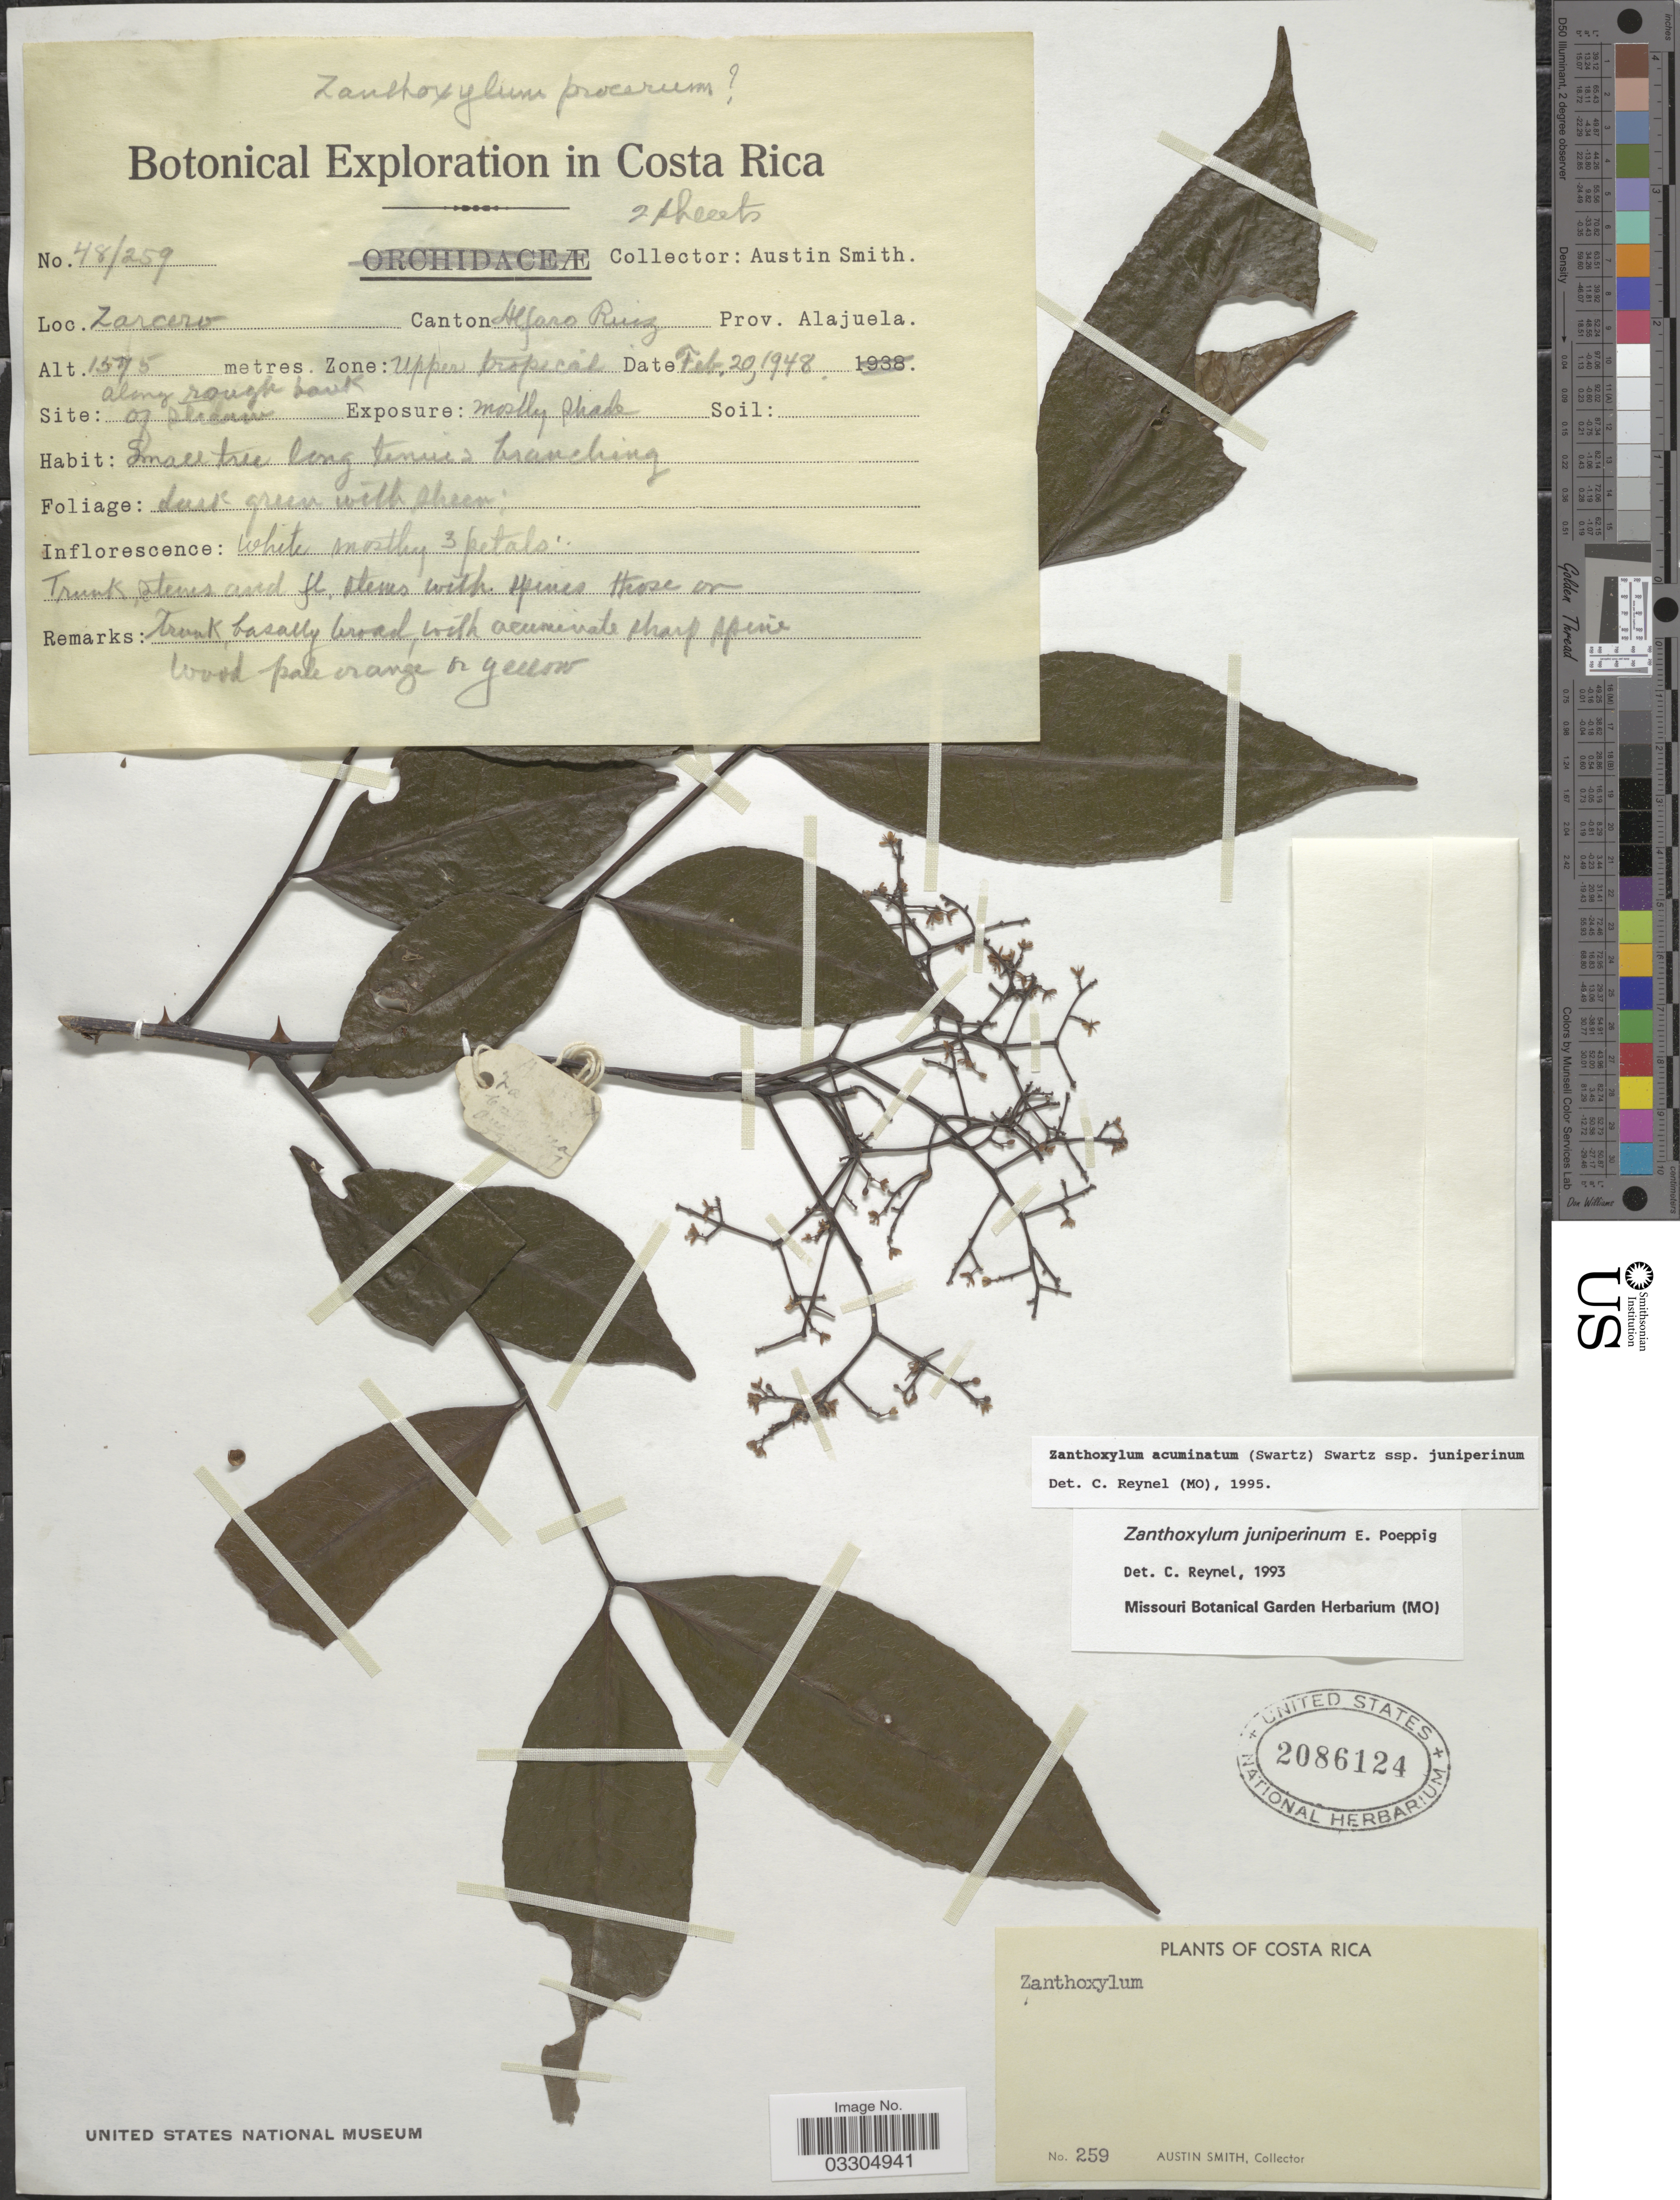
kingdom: Plantae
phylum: Tracheophyta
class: Magnoliopsida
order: Sapindales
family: Rutaceae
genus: Zanthoxylum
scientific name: Zanthoxylum acuminatum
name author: (Sw.) Sw.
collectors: Aust P. Smith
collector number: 48/259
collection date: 1948-02-20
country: Costa Rica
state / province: Alajuela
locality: Zarcero, Canton Alfaro Ruiz. Zone: Upper tropical.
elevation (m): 1575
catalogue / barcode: US 2086124